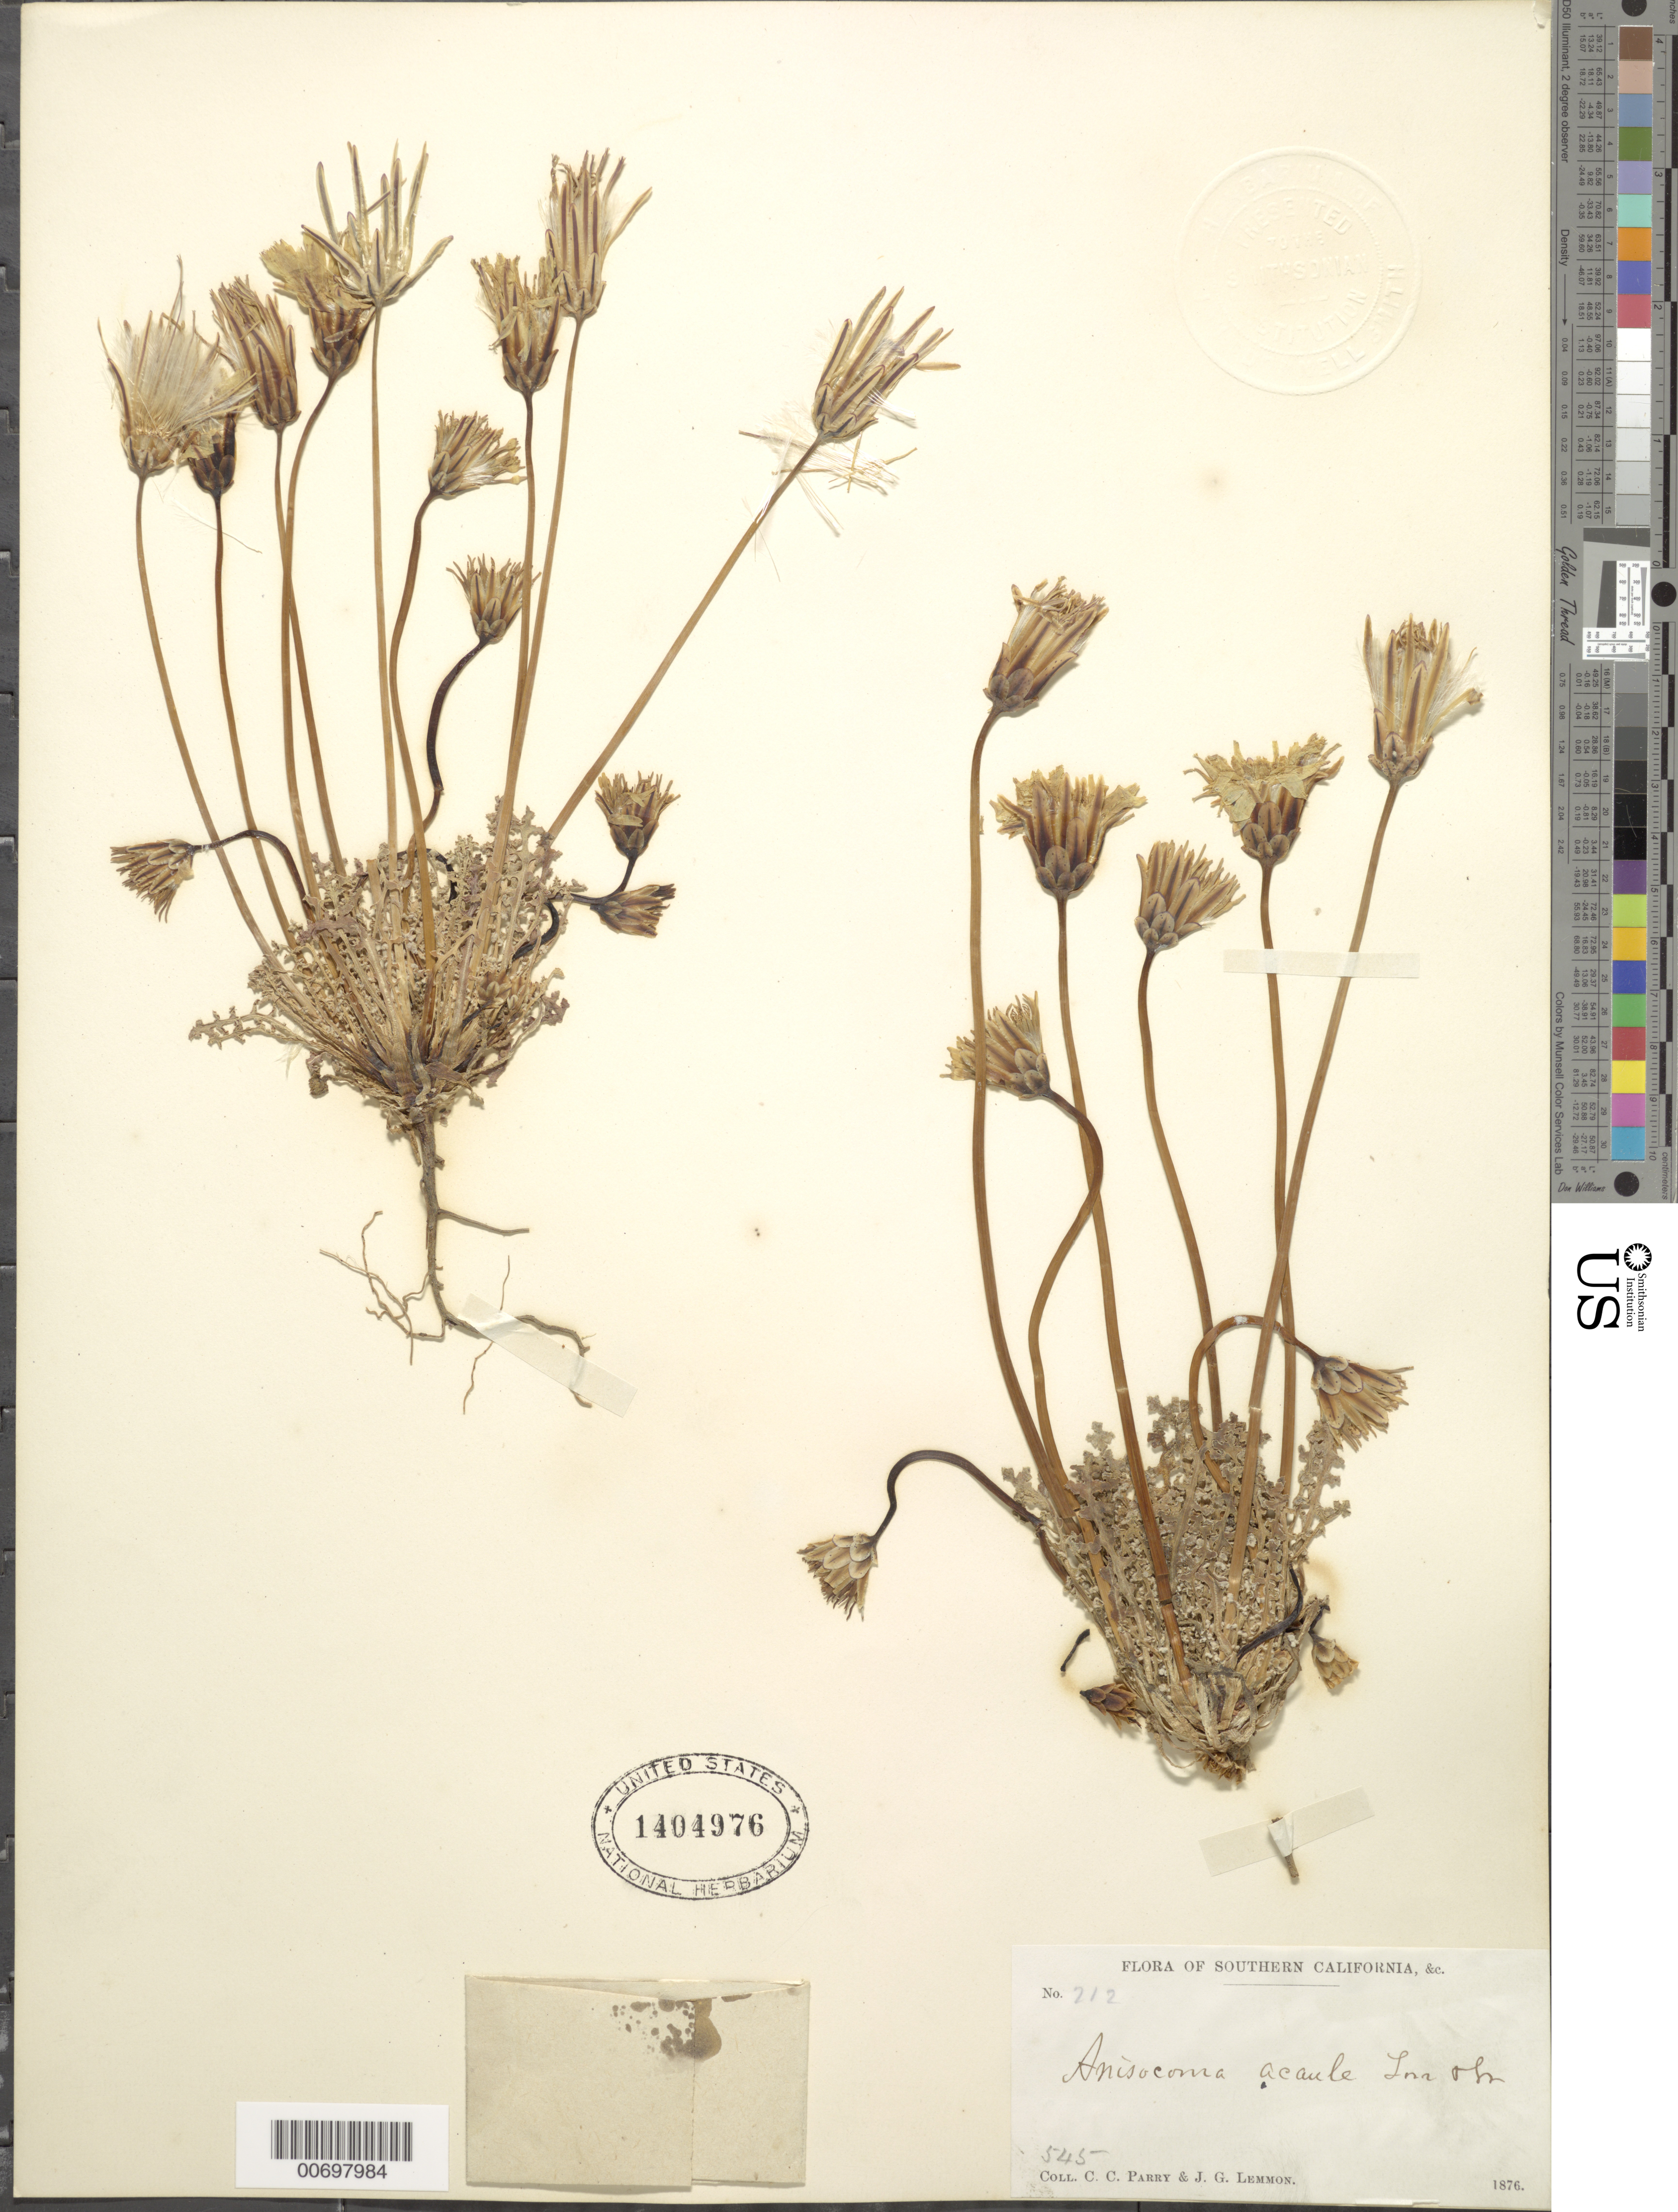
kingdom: Plantae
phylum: Tracheophyta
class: Magnoliopsida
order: Asterales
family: Asteraceae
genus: Anisocoma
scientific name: Anisocoma acaulis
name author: Torr. & A. Gray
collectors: C. C. Parry & J. G. Lemmon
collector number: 212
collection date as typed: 1876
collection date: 1876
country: United States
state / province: California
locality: Southern.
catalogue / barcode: US 1404976